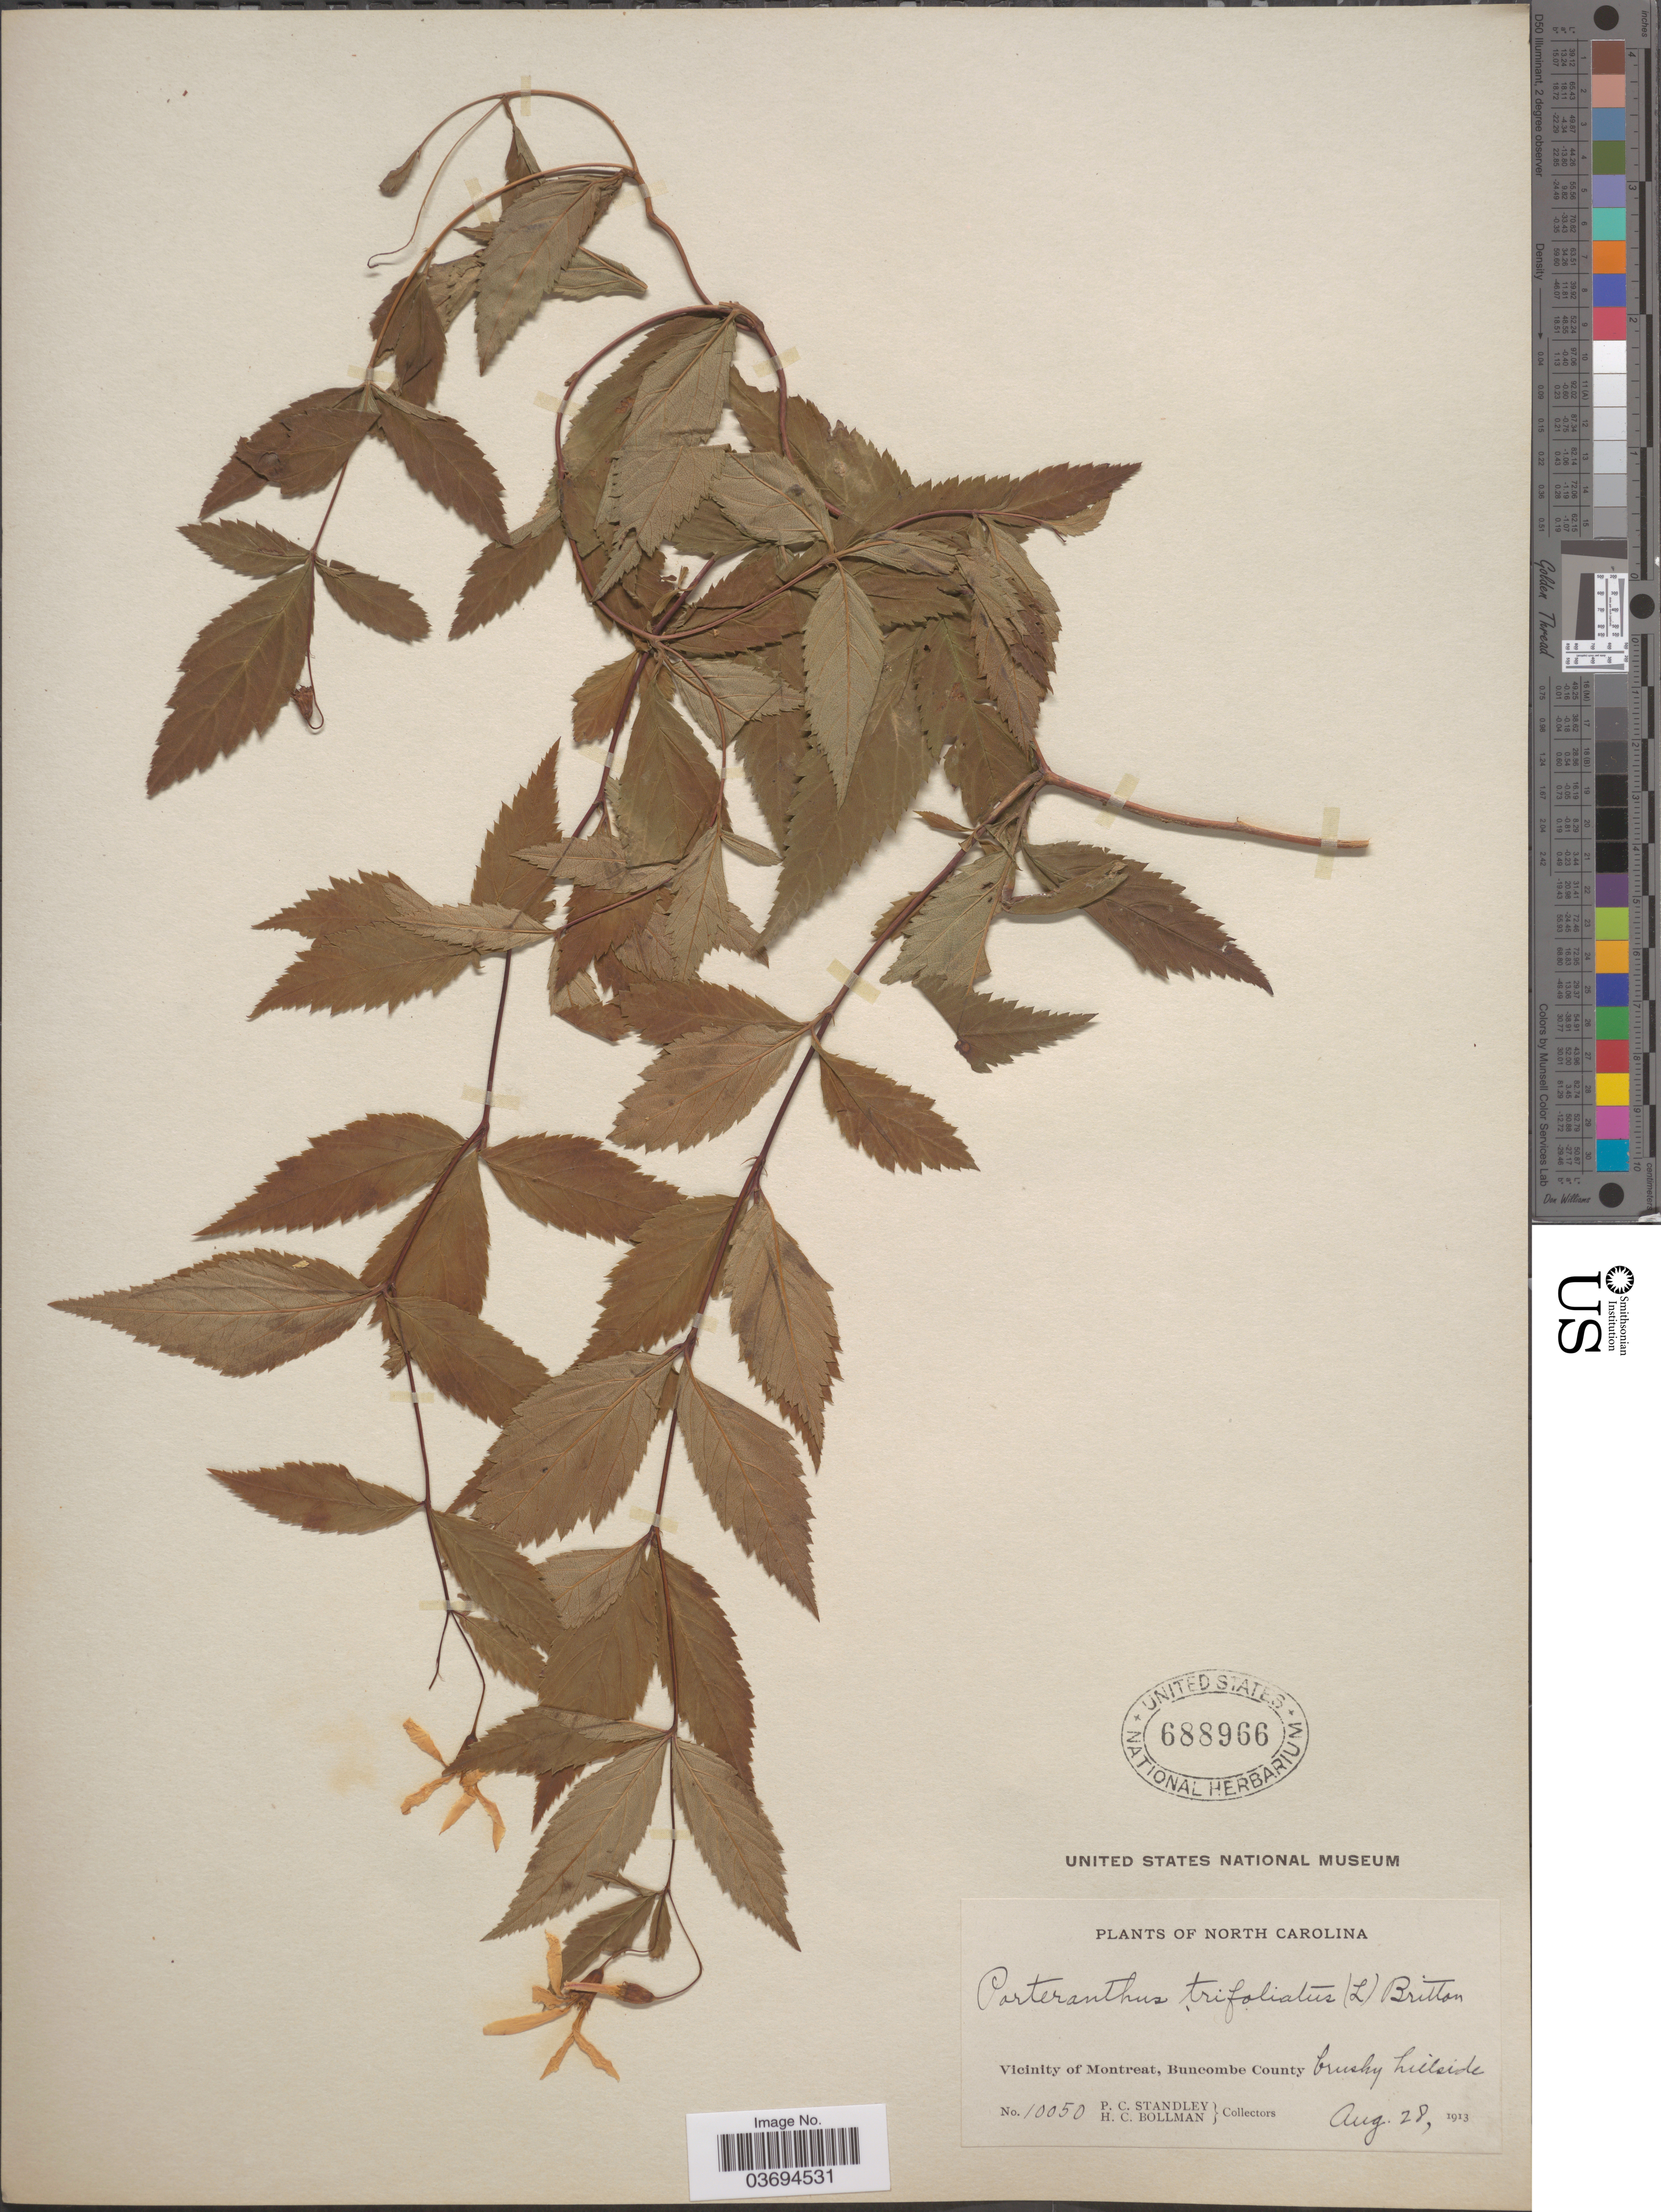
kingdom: Plantae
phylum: Tracheophyta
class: Magnoliopsida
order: Rosales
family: Rosaceae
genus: Gillenia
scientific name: Gillenia trifoliata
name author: (L.) Moench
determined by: Strong, Mark T., (BOT), Smithsonian Institution - National Museum of Natural History (UNITED STATES)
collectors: P. C. Standley & H. C. Bollman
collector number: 10050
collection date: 1913-08-28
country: United States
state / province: North Carolina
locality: Vicinity of Montreat, Buncombe County.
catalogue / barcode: US 688966